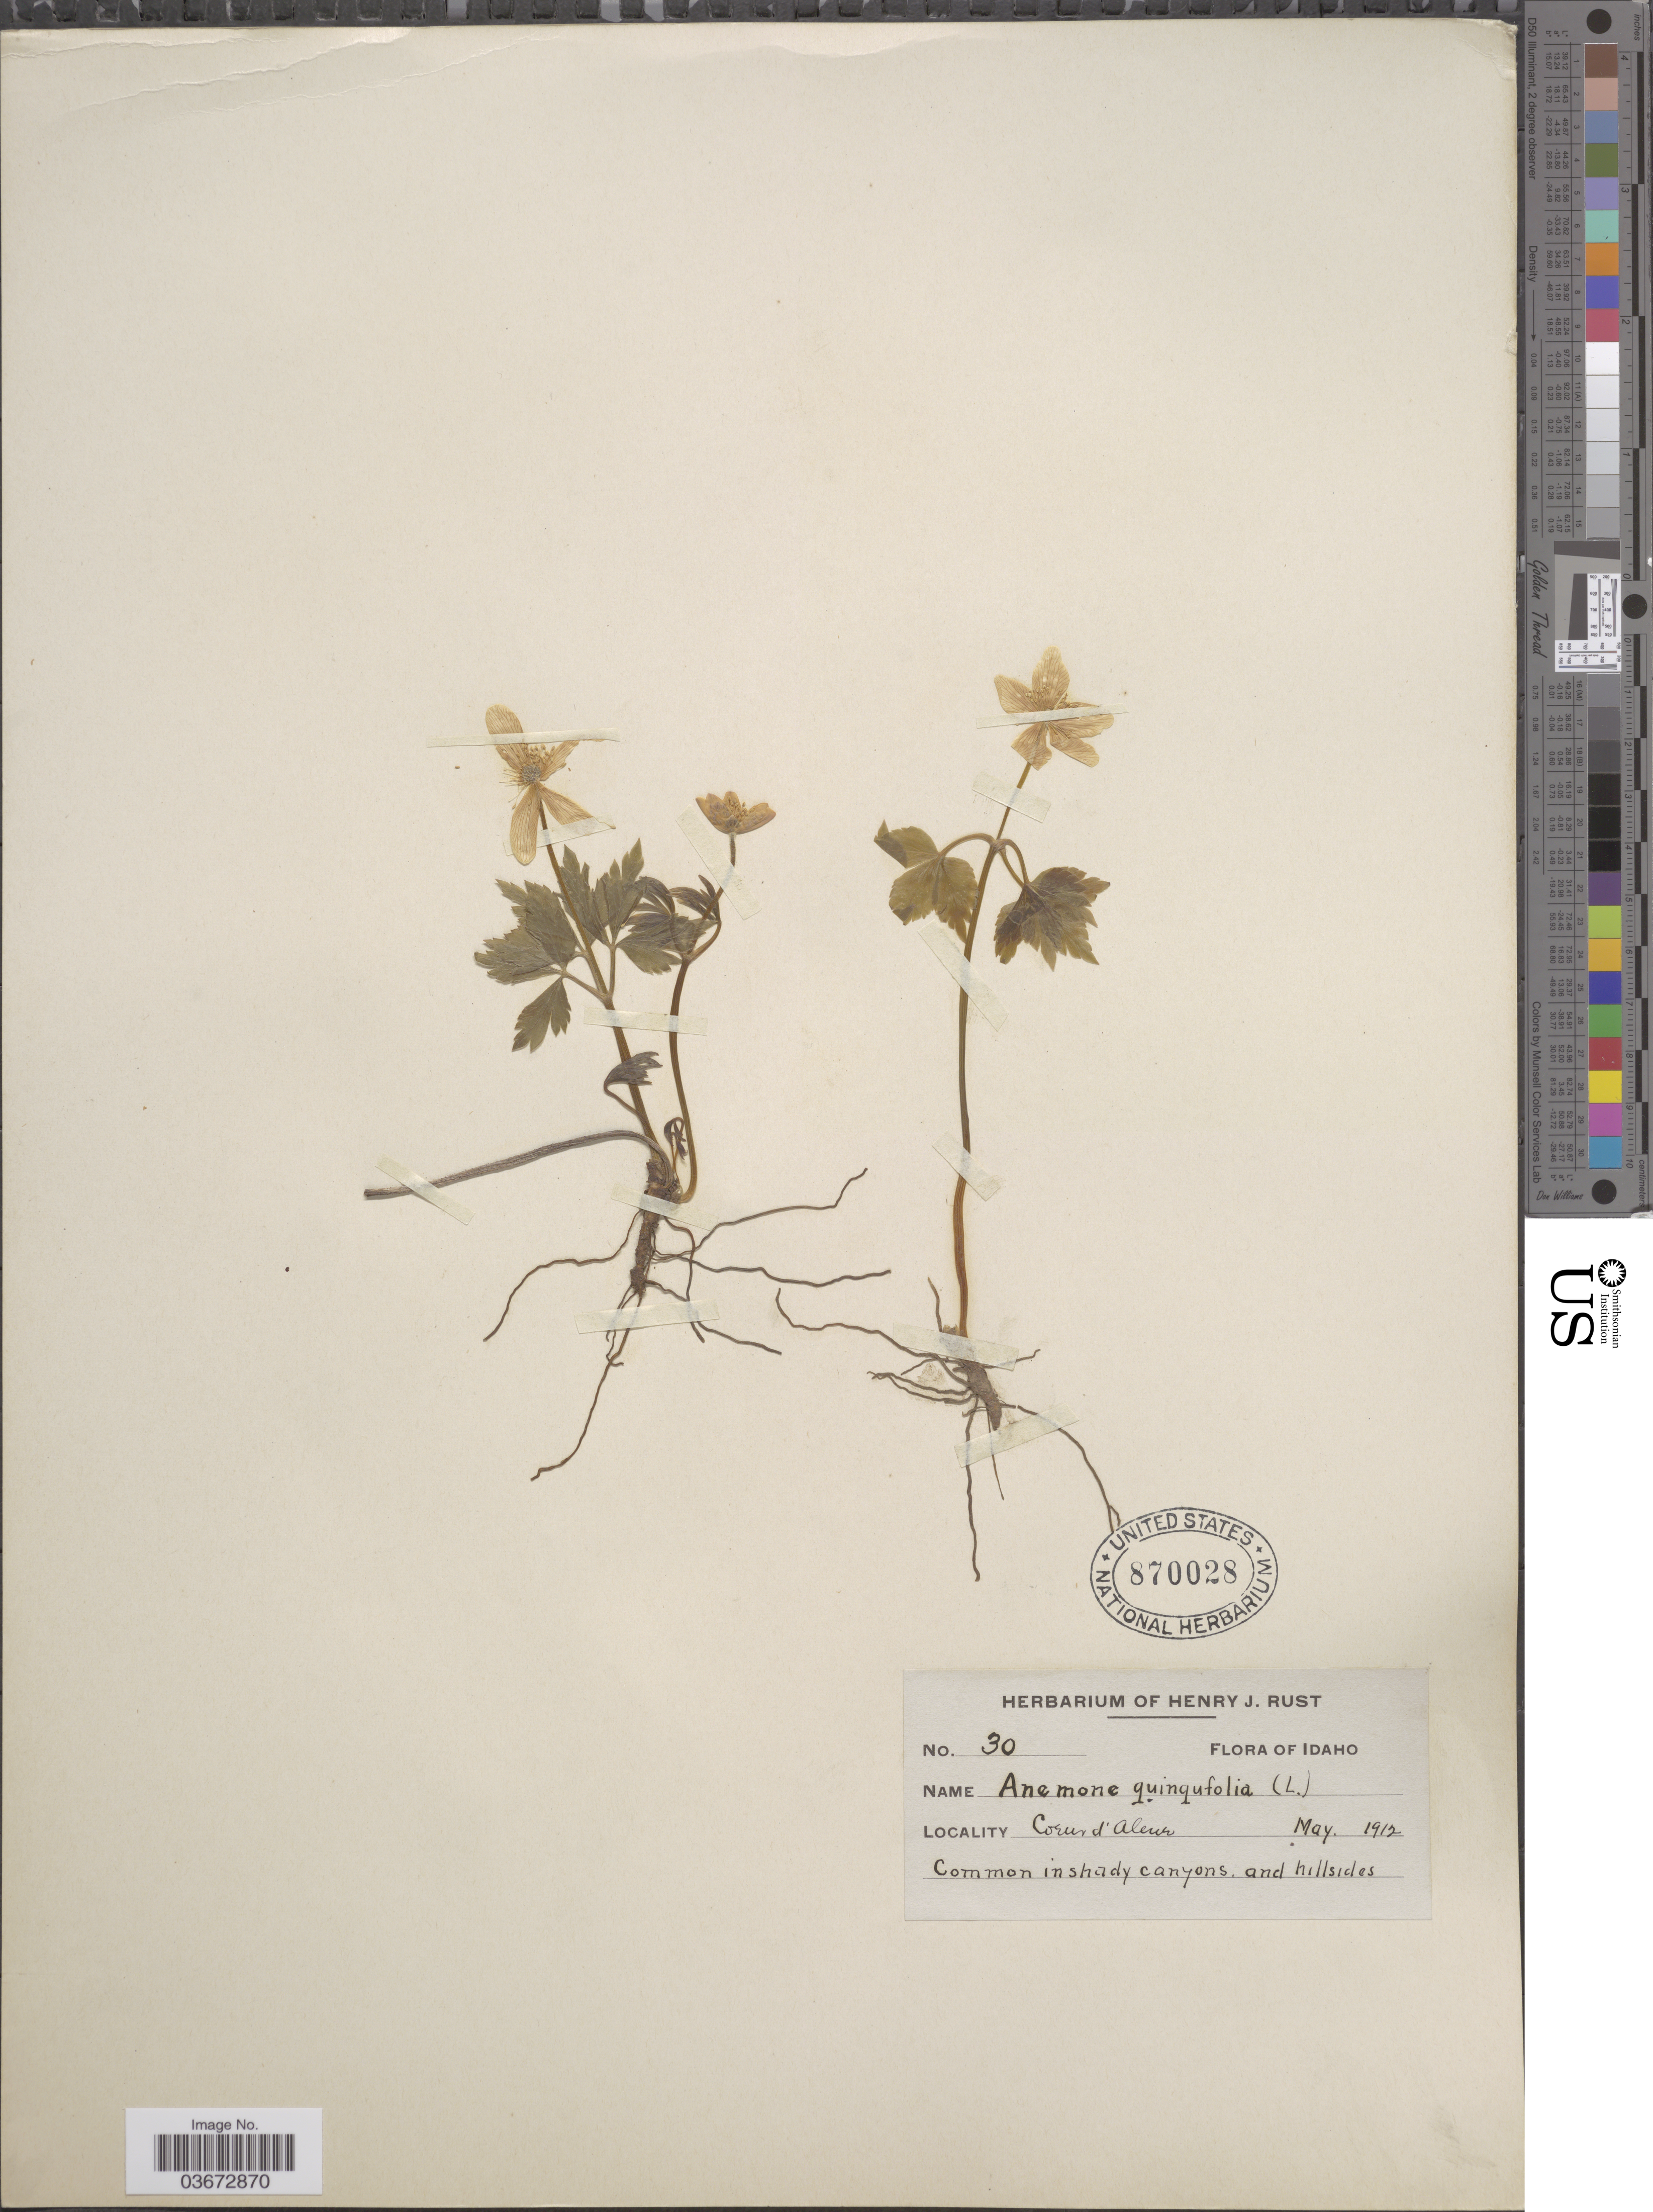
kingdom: Plantae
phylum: Tracheophyta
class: Magnoliopsida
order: Ranunculales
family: Ranunculaceae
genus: Anemone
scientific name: Anemone quinquefolia var. oregana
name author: (A. Gray) B.L. Rob.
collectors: ex herb. Henry J. Rust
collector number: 30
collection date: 1912-05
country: United States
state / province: Idaho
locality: Coeur d'Alene.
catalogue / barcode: US 870028